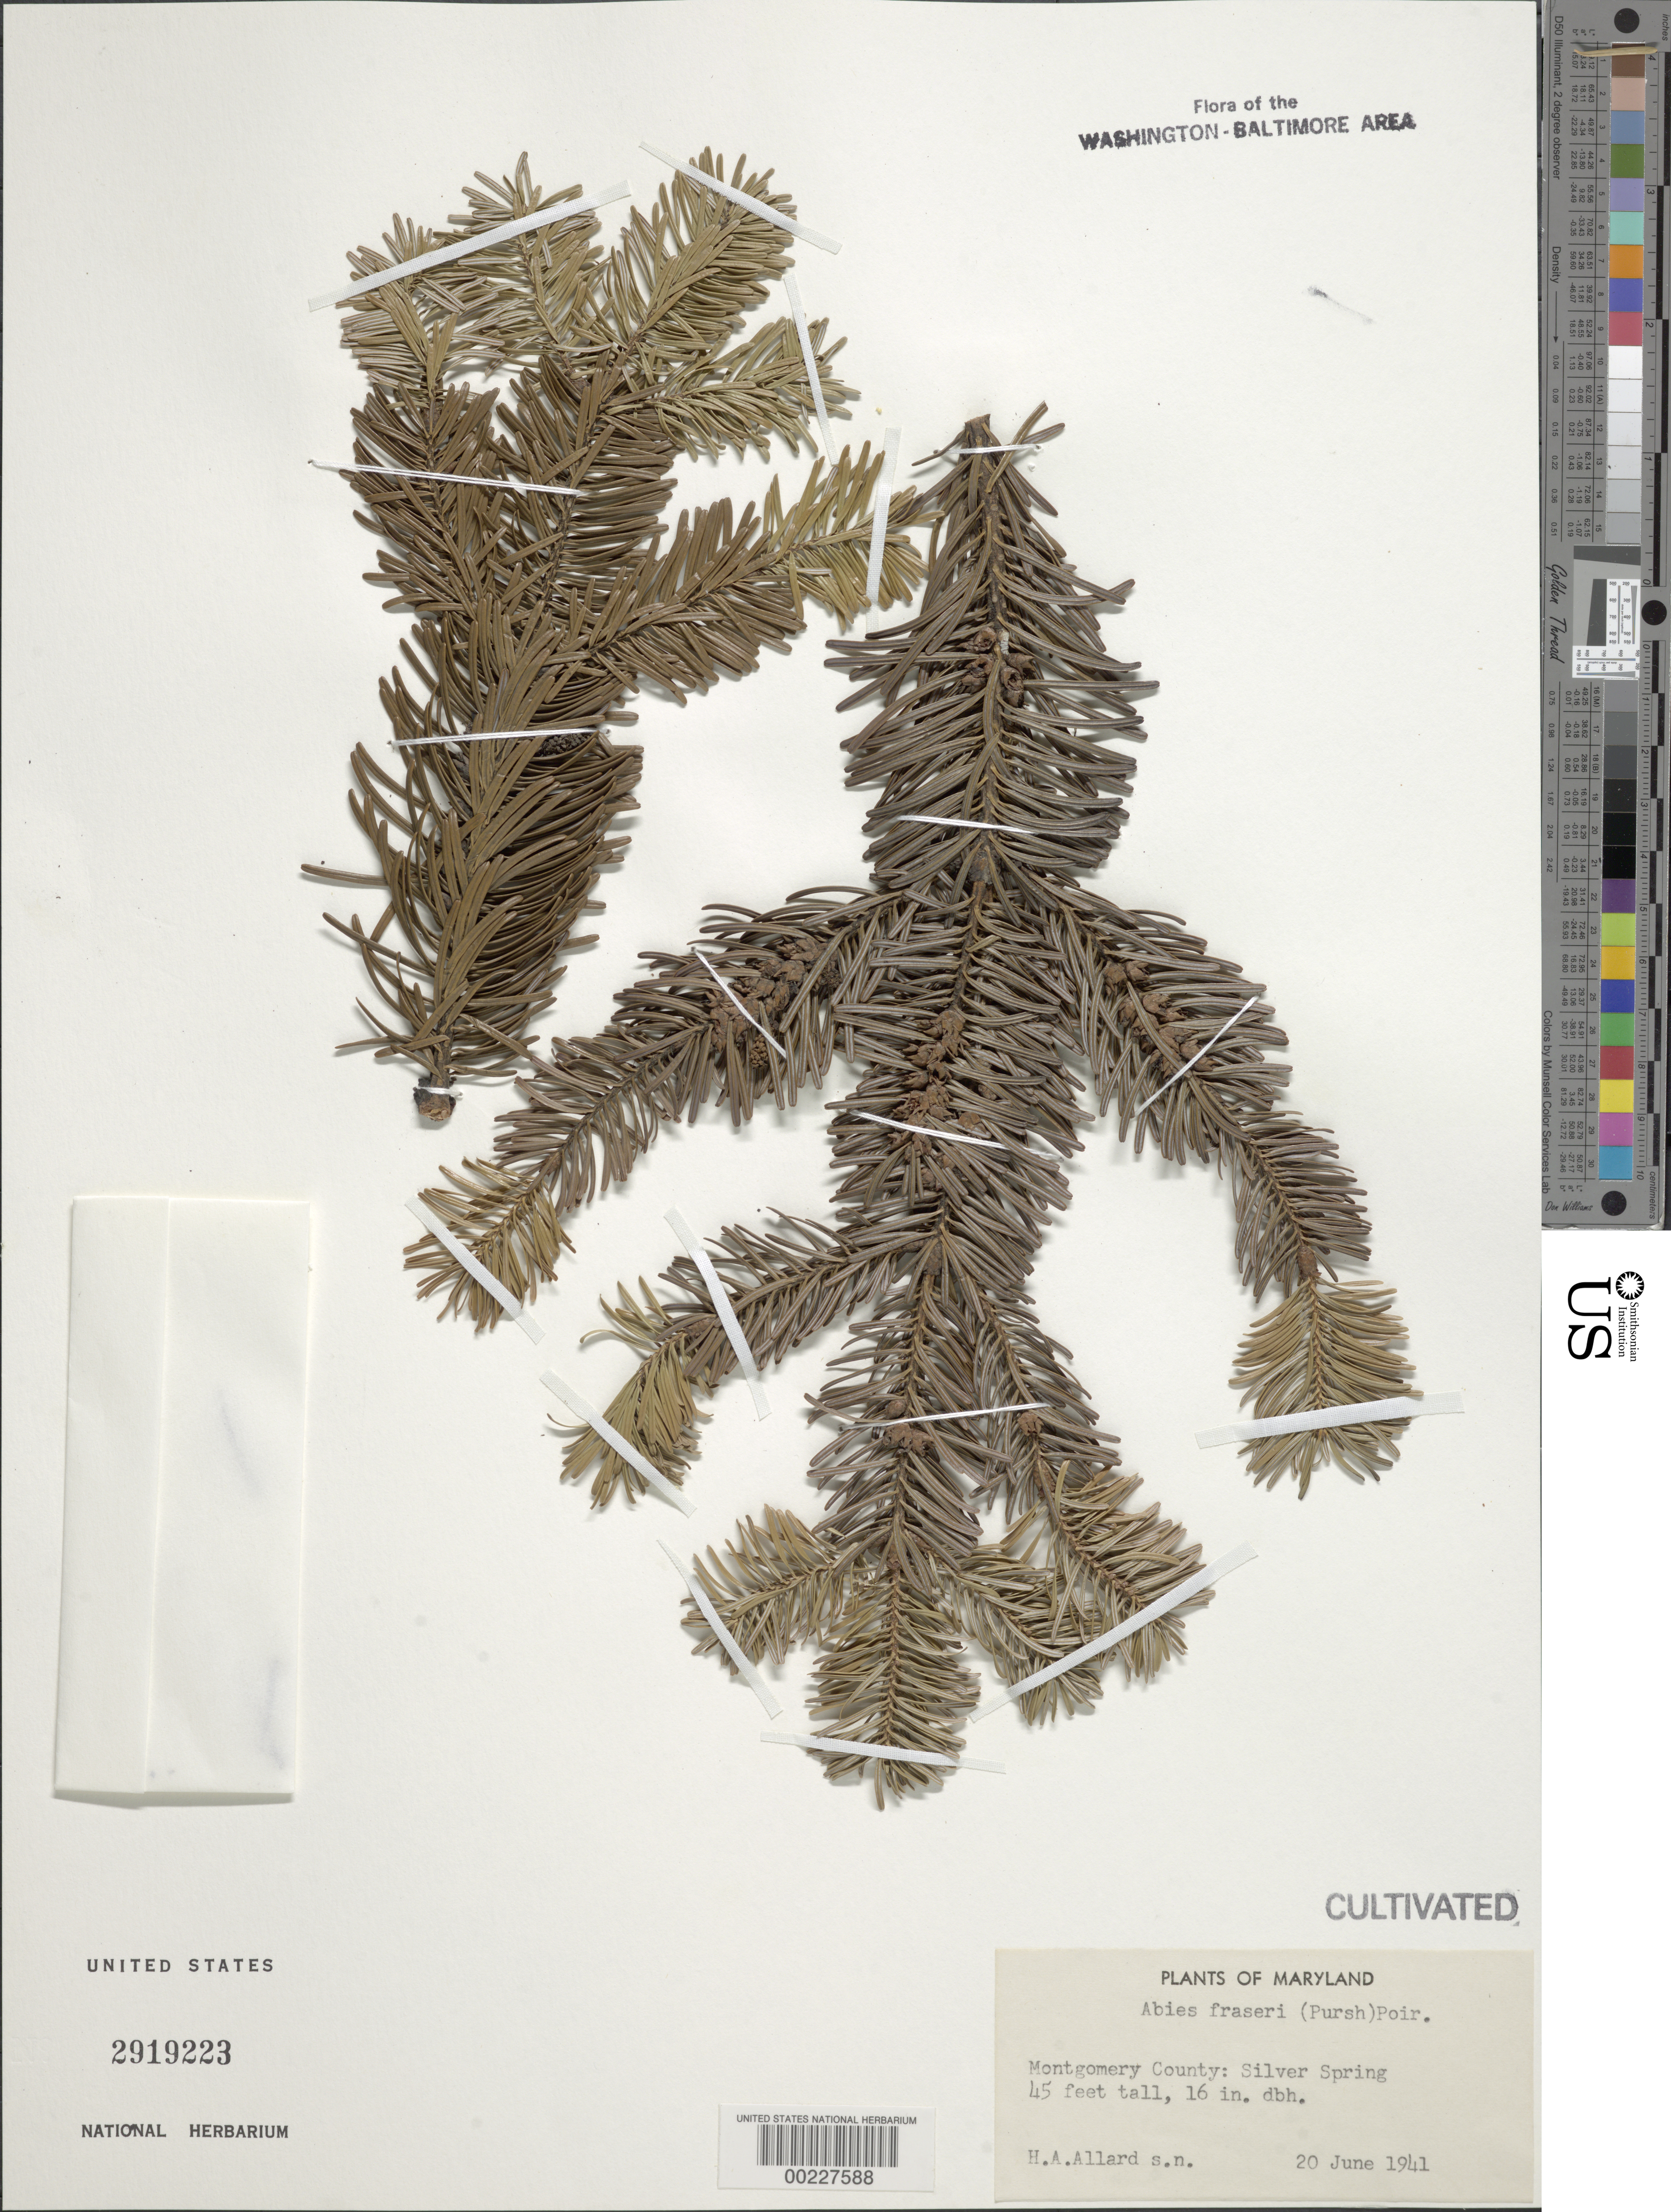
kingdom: Plantae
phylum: Tracheophyta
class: Pinopsida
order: Pinales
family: Pinaceae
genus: Abies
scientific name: Abies fraseri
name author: (Pursh) Poir.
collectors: H. A. Allard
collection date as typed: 20 Jun 1941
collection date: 1941-06-20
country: United States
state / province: Maryland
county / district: Montgomery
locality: Silver Spring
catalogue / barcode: US 2919223